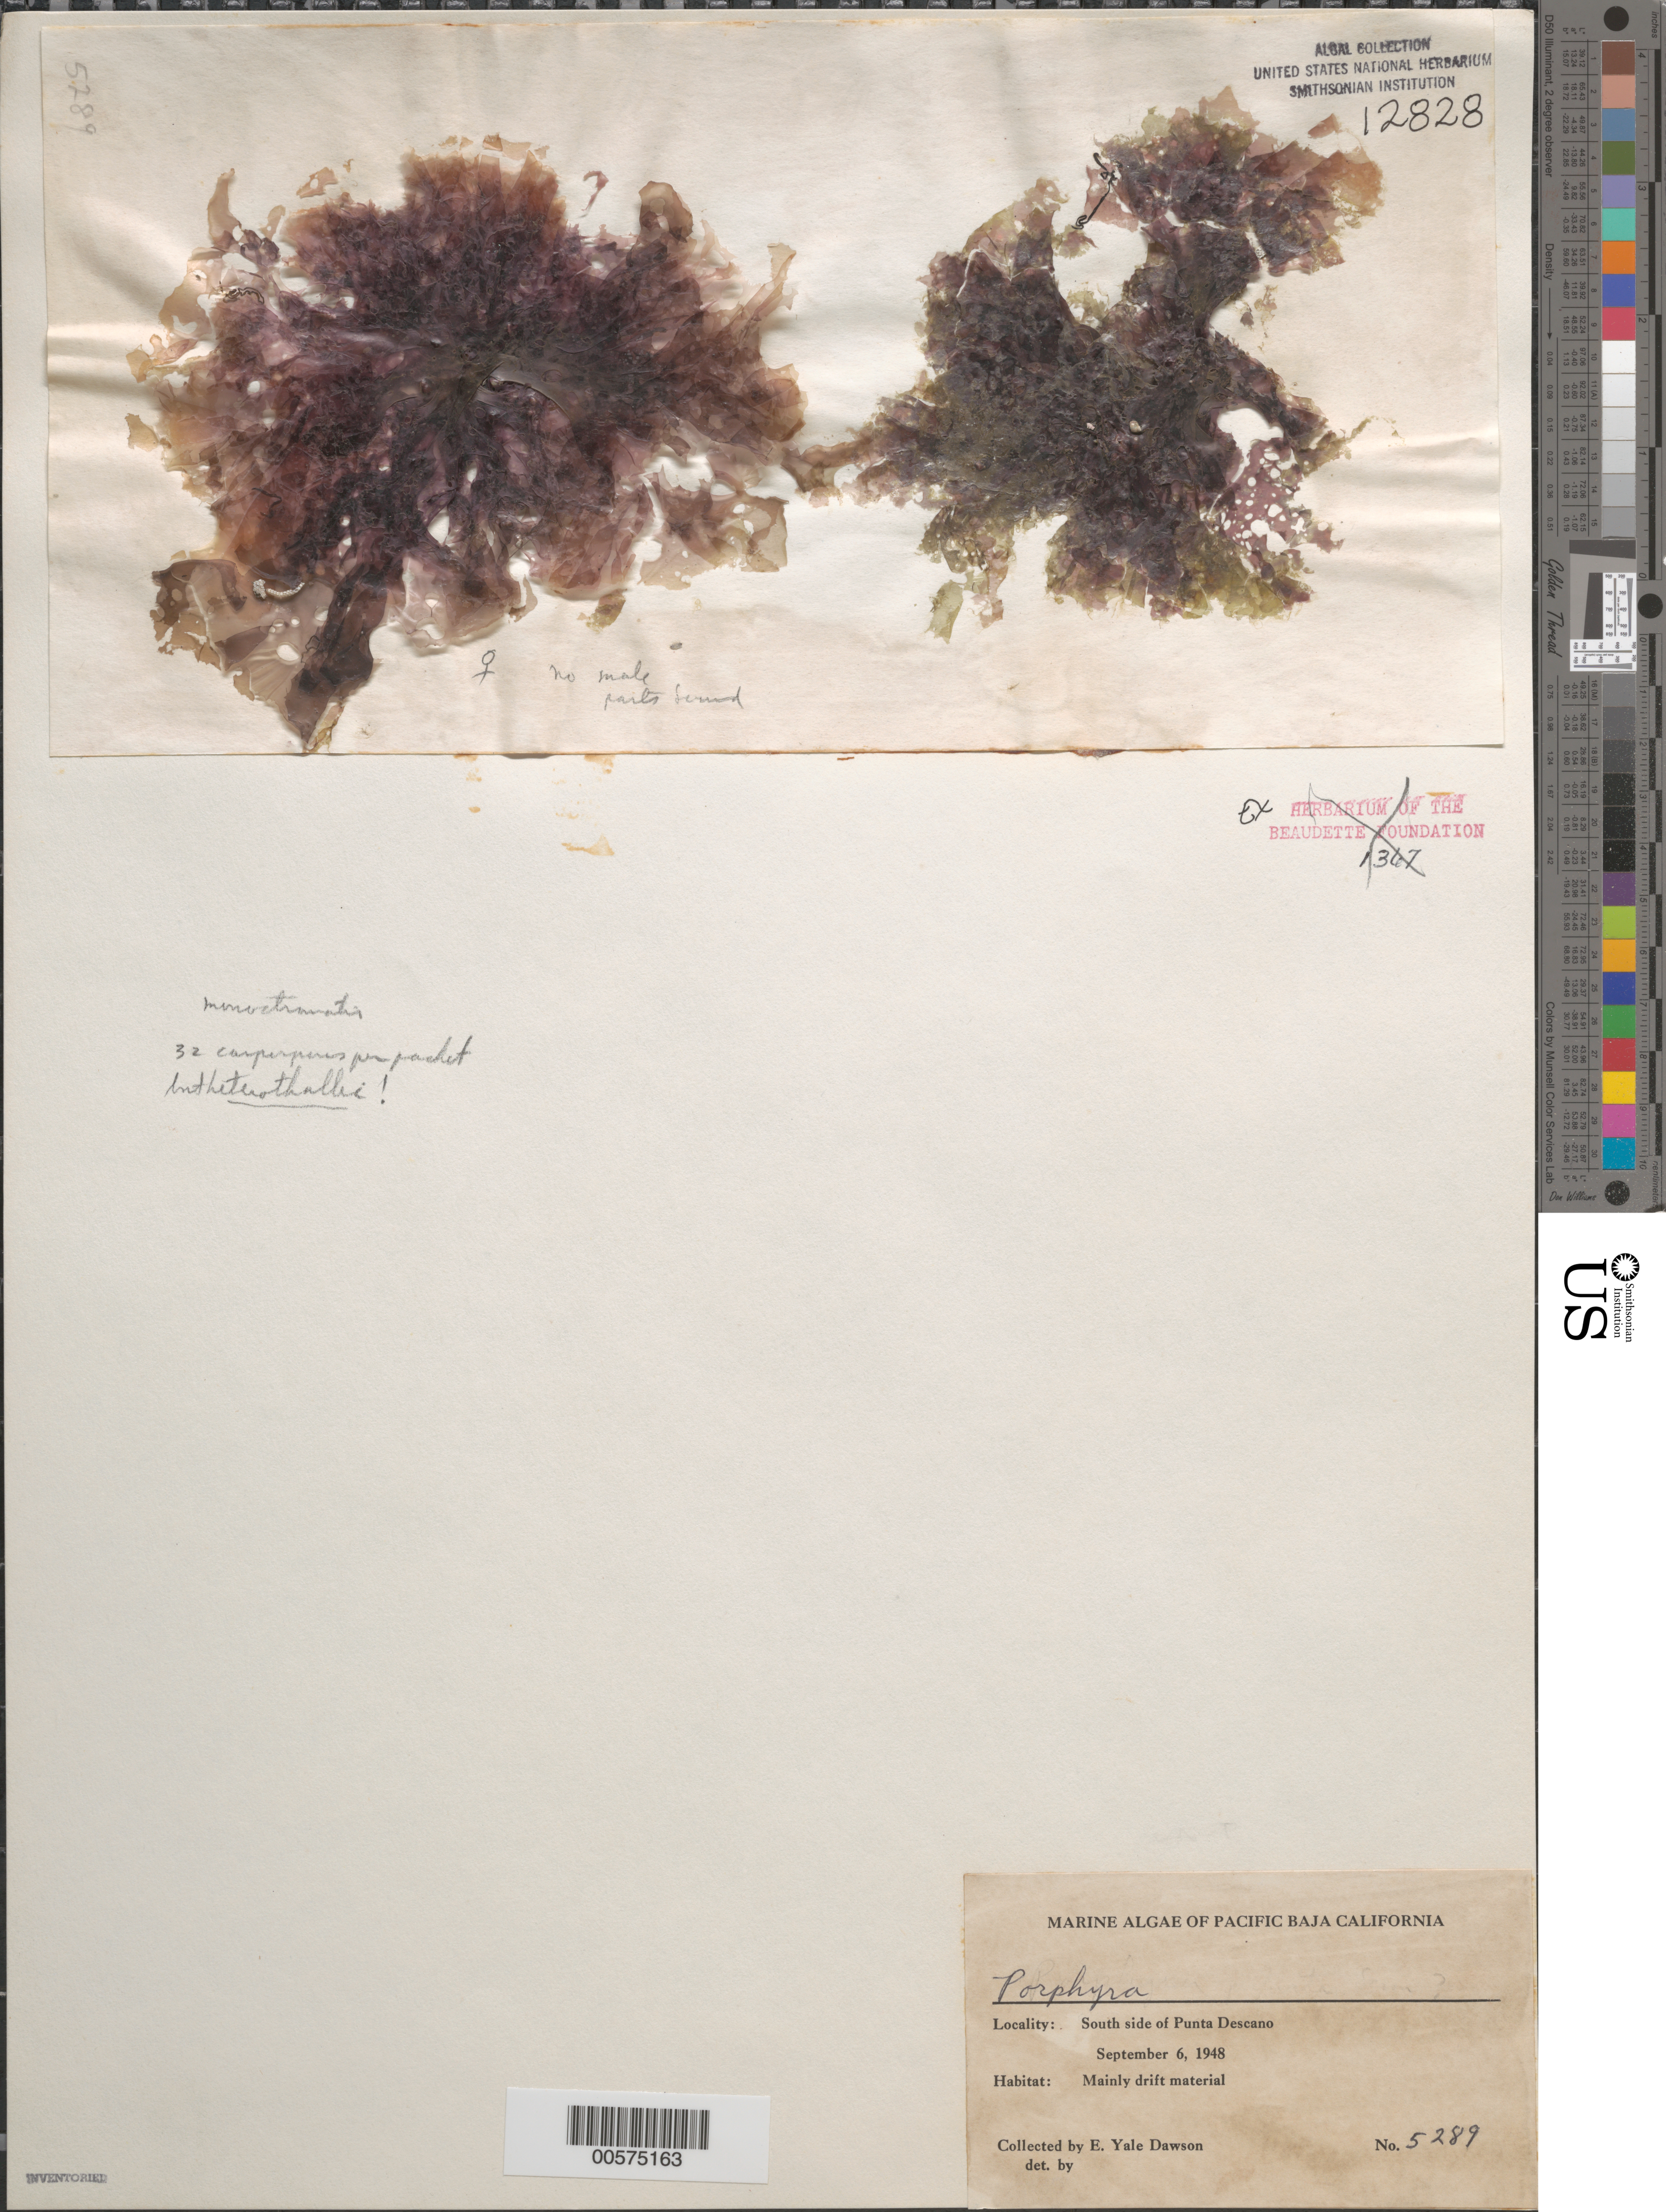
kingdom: Plantae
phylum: Rhodophyta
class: Bangiophyceae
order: Bangiales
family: Bangiaceae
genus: Porphyra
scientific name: Porphyra sp.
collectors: E. Y. Dawson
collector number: EYD 5289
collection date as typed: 06 Sep 1948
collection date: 1948-09-06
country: Mexico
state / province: Baja California Norte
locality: Punta Descanso, south side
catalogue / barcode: US 12828